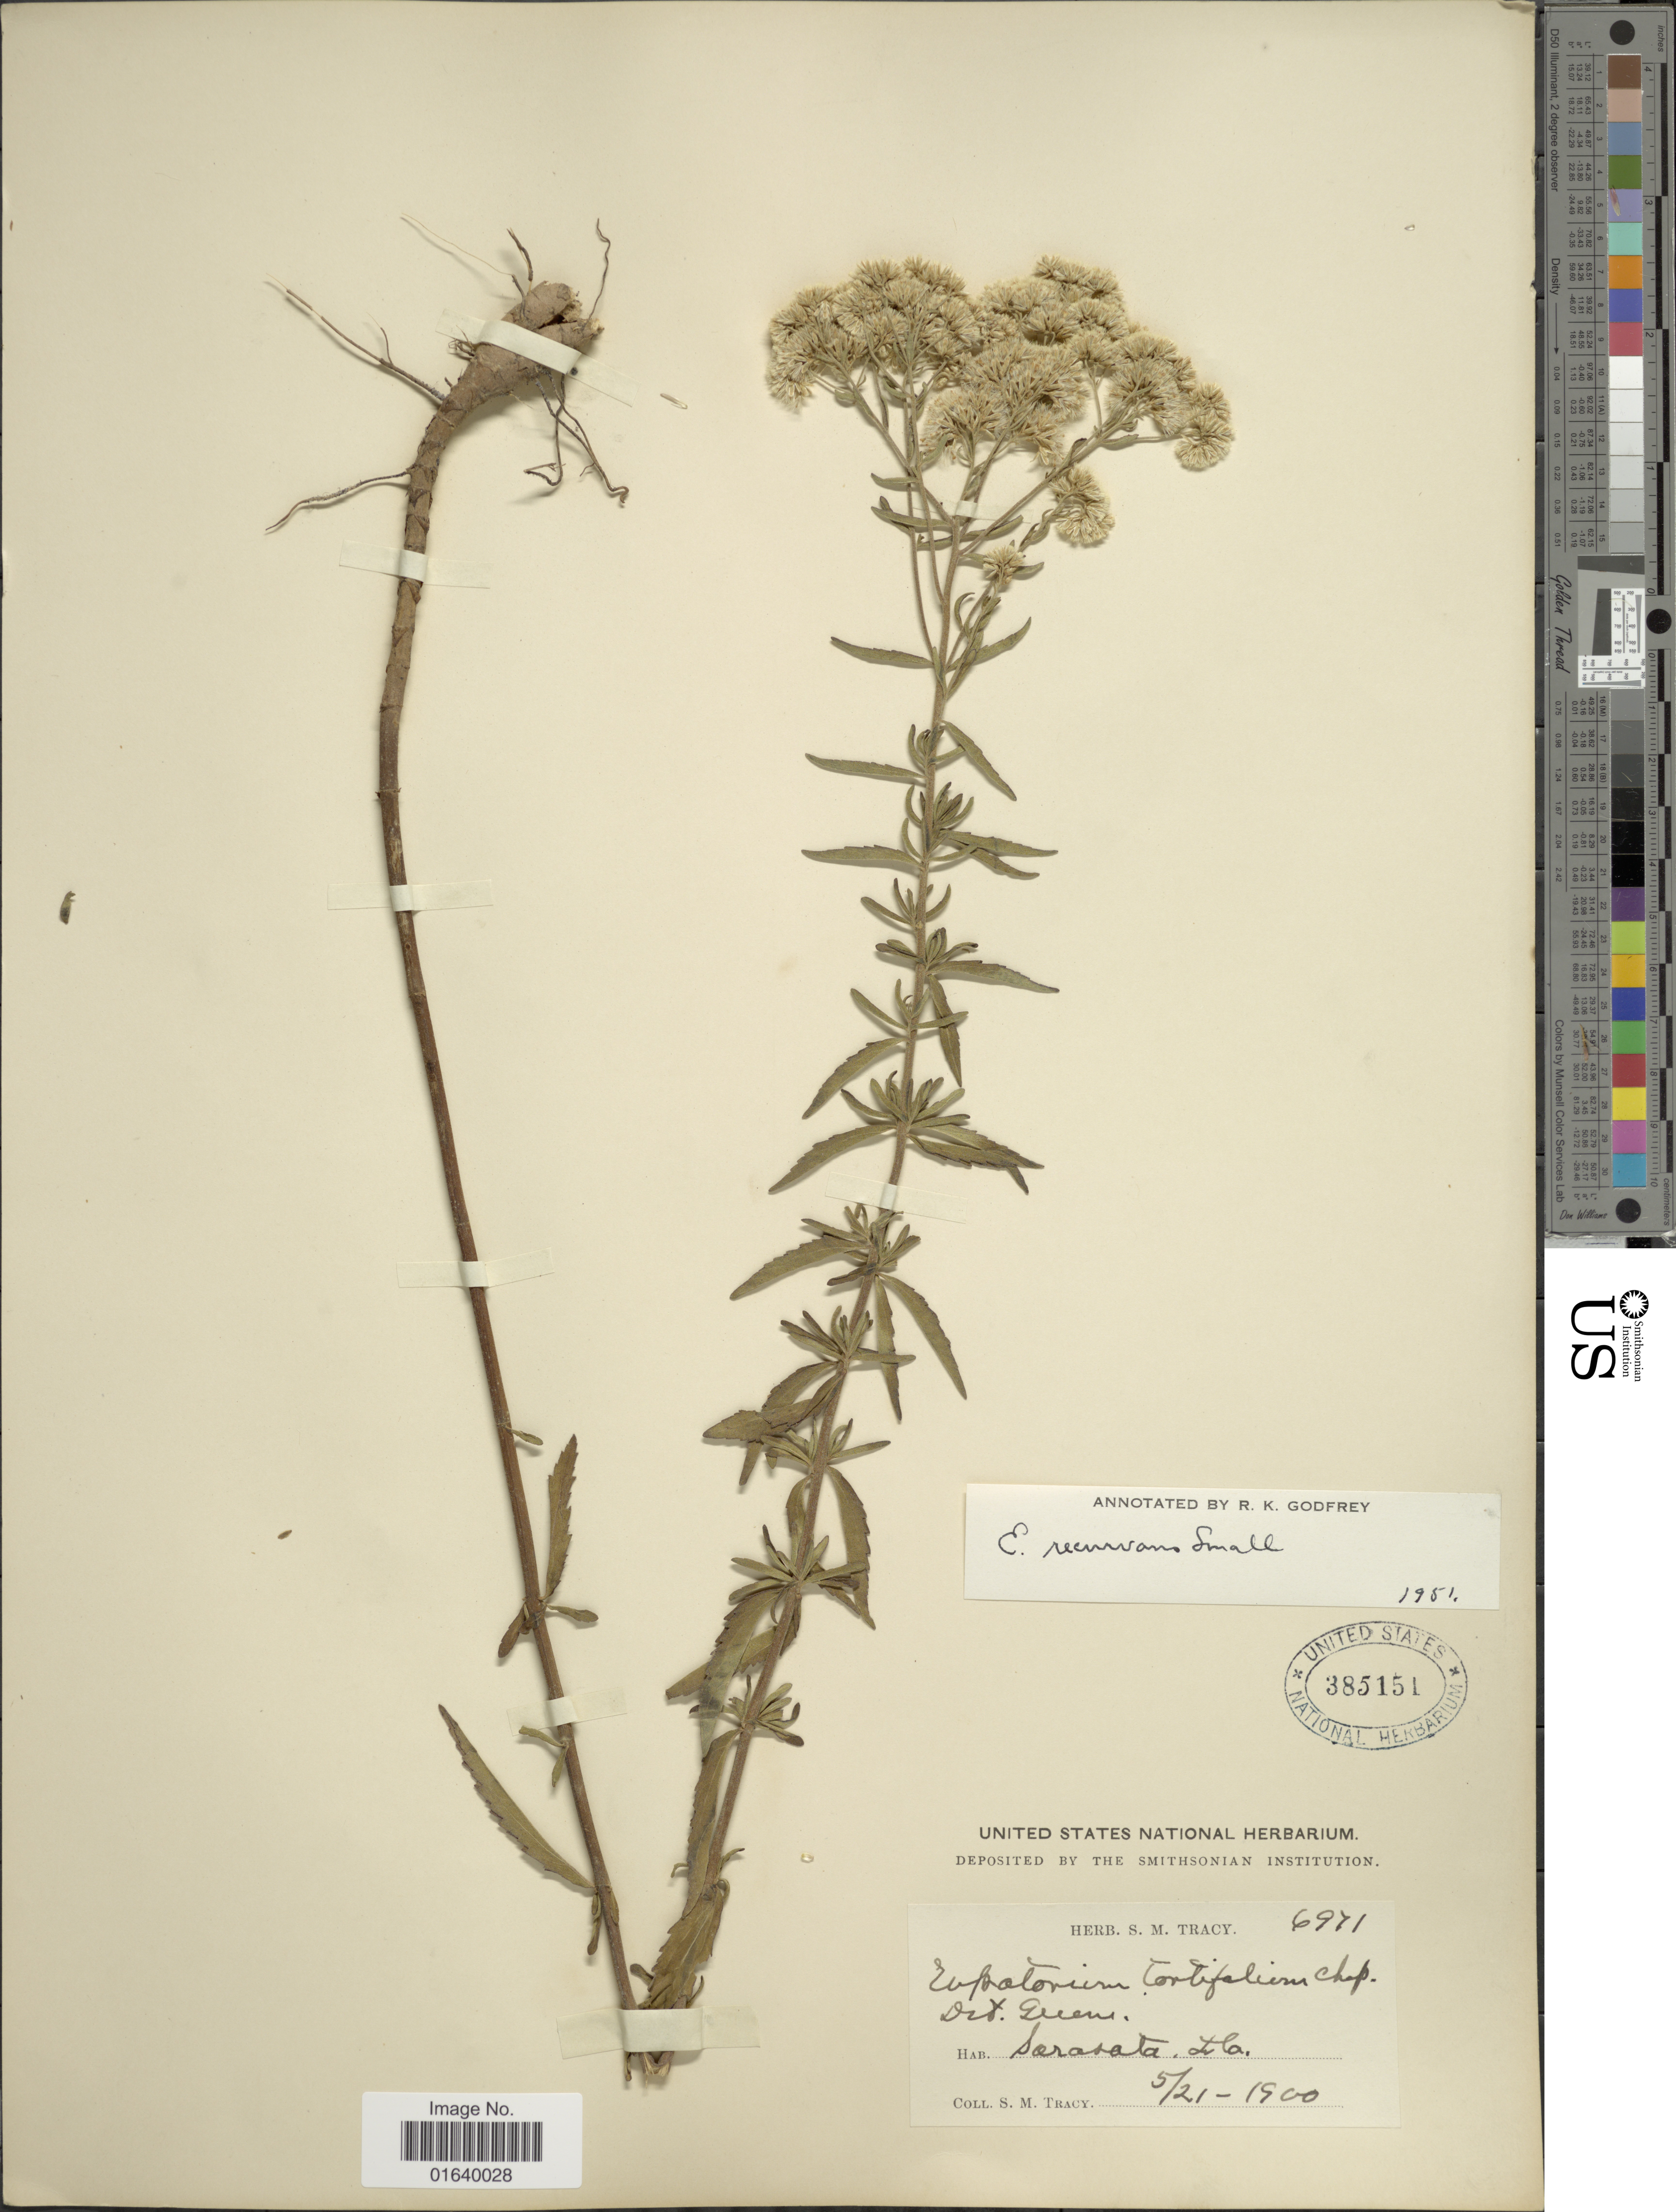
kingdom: Plantae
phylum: Tracheophyta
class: Magnoliopsida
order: Asterales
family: Asteraceae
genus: Eupatorium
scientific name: Eupatorium recurvans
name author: Small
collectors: S. Stracy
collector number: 6971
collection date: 1900-05-21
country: United States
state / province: Florida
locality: Sarasota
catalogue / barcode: US 385151